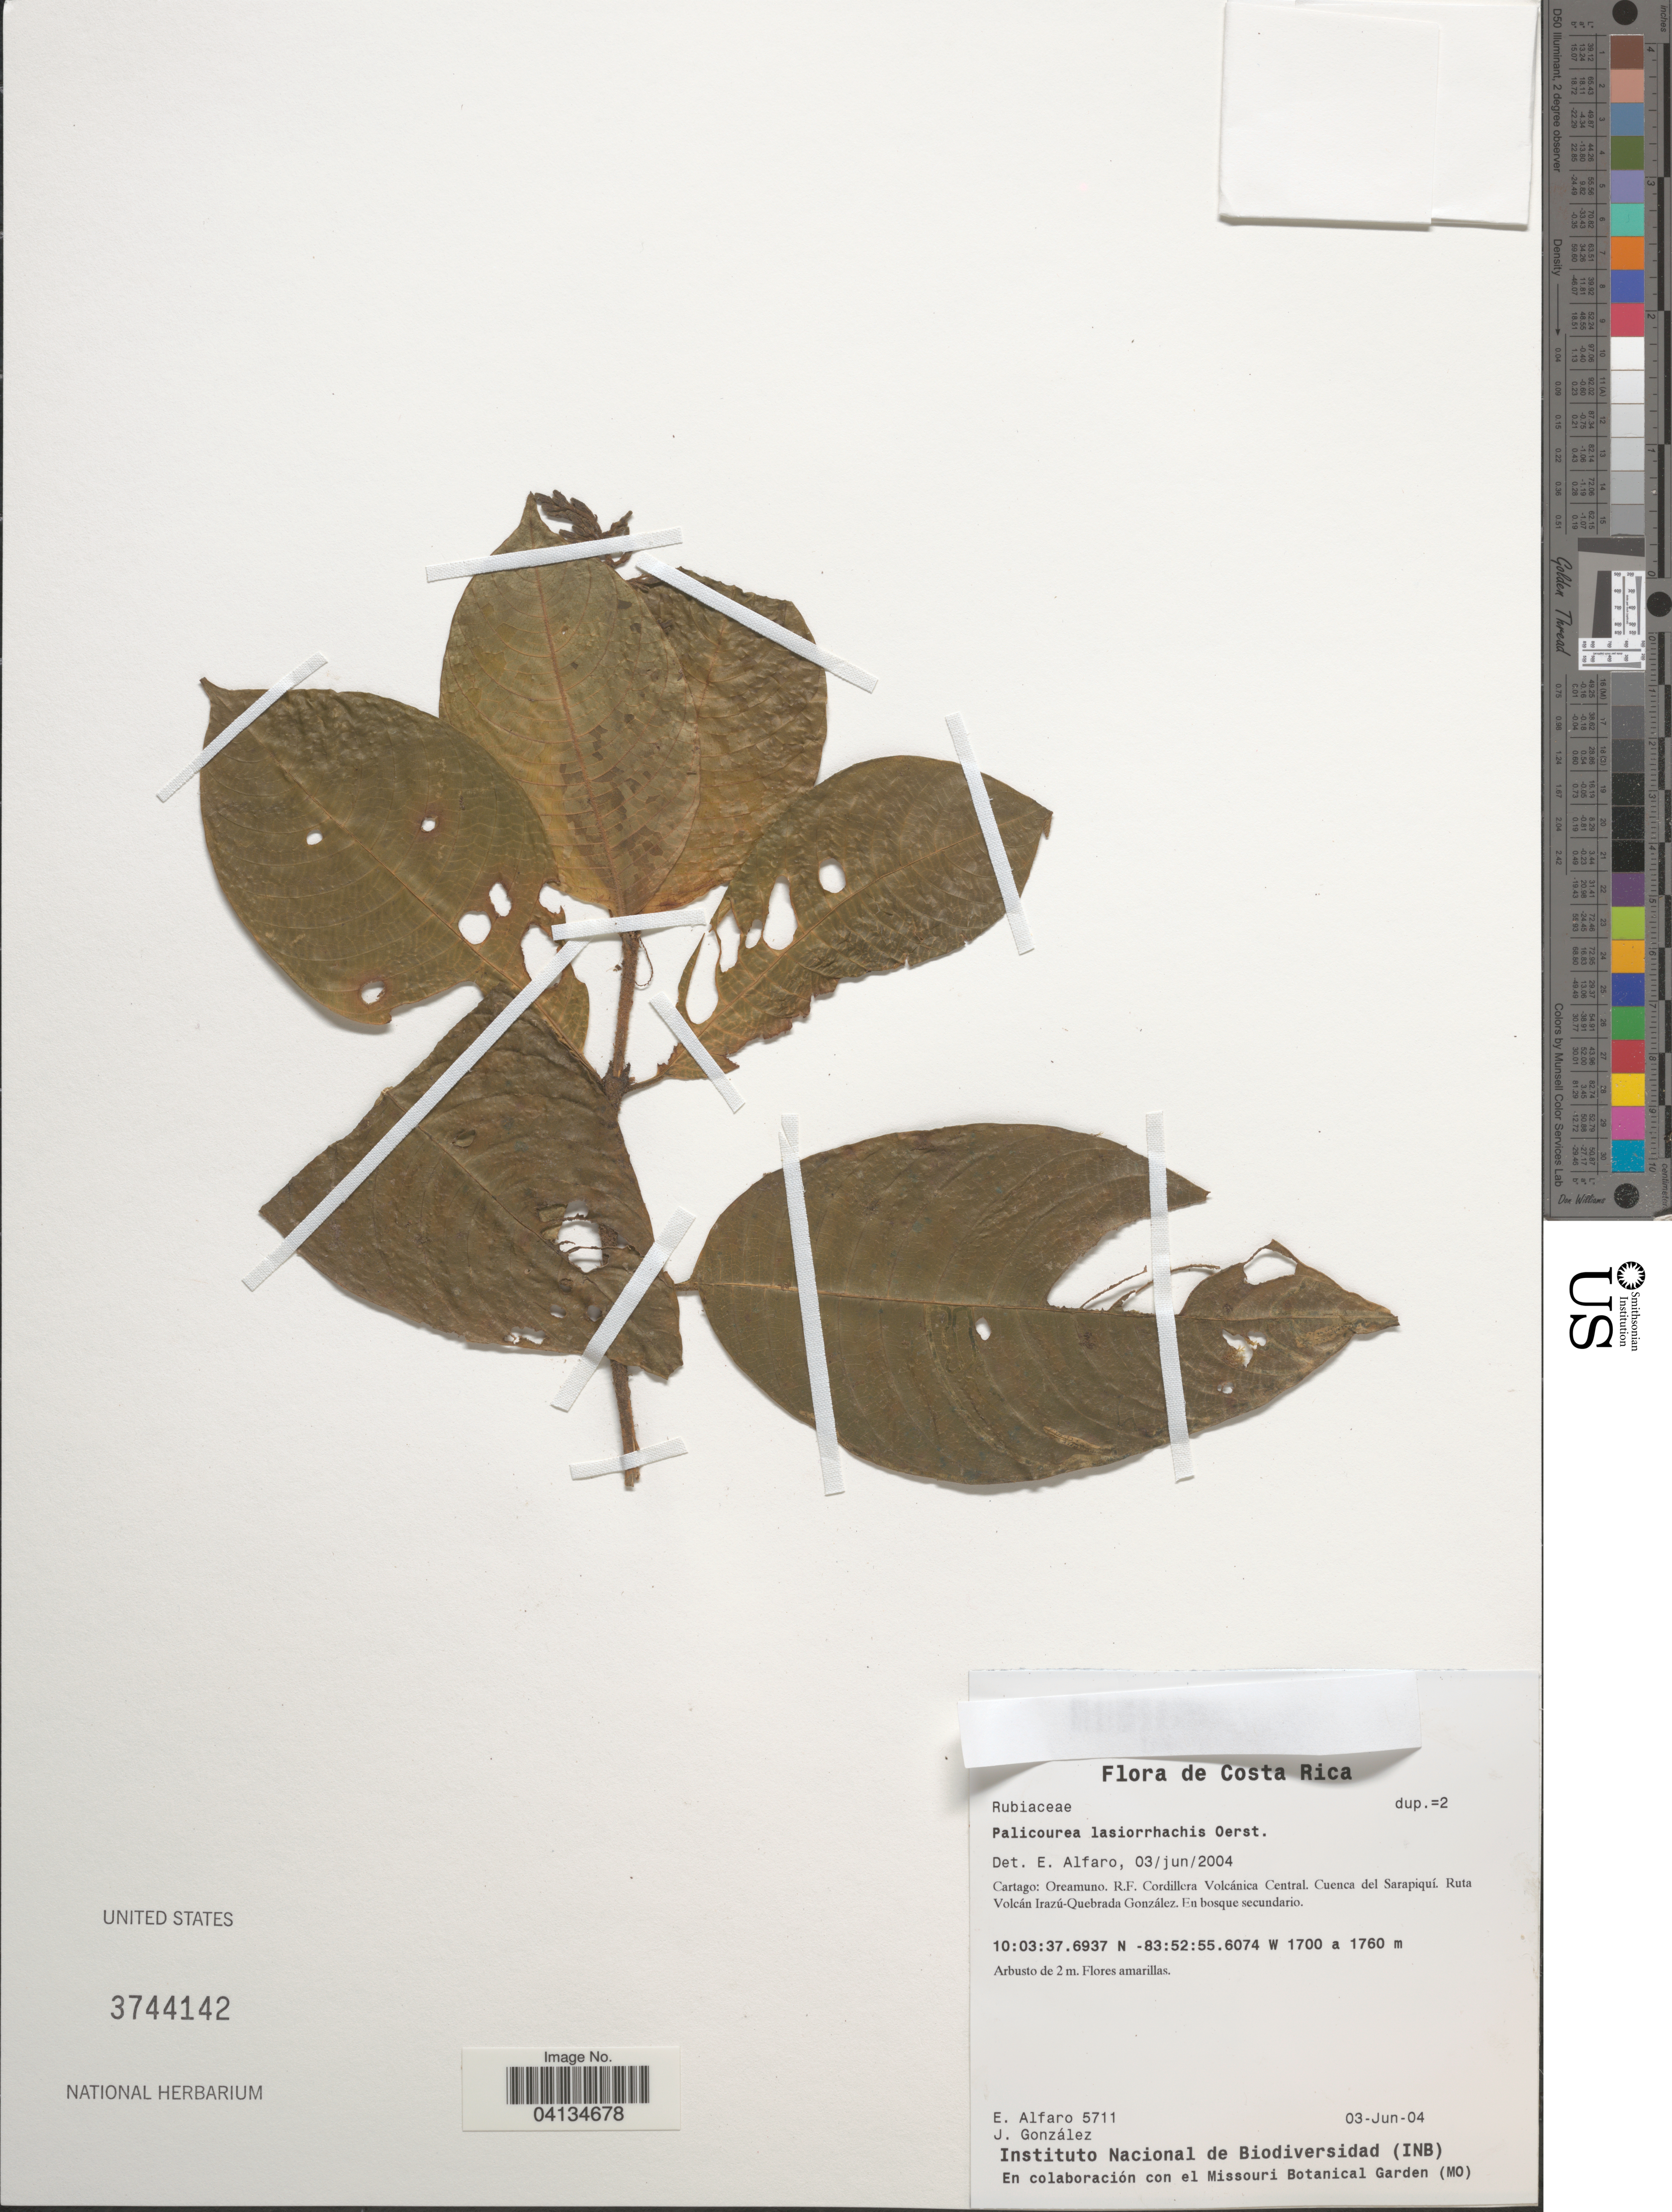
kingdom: Plantae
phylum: Tracheophyta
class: Magnoliopsida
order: Gentianales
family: Rubiaceae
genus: Palicourea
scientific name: Palicourea lasiorrhachis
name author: Oerst.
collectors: E. Alfaro & J. González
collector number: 5711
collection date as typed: Transcribed d/m/y: 3/6/4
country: Costa Rica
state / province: Cartago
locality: Oreamuno. R.F. Cordillera Volcánica Central. Cuenca del Sarapiquí. Ruta Volcán Irazú-Quebrada González.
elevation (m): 1700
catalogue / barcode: US 3744142